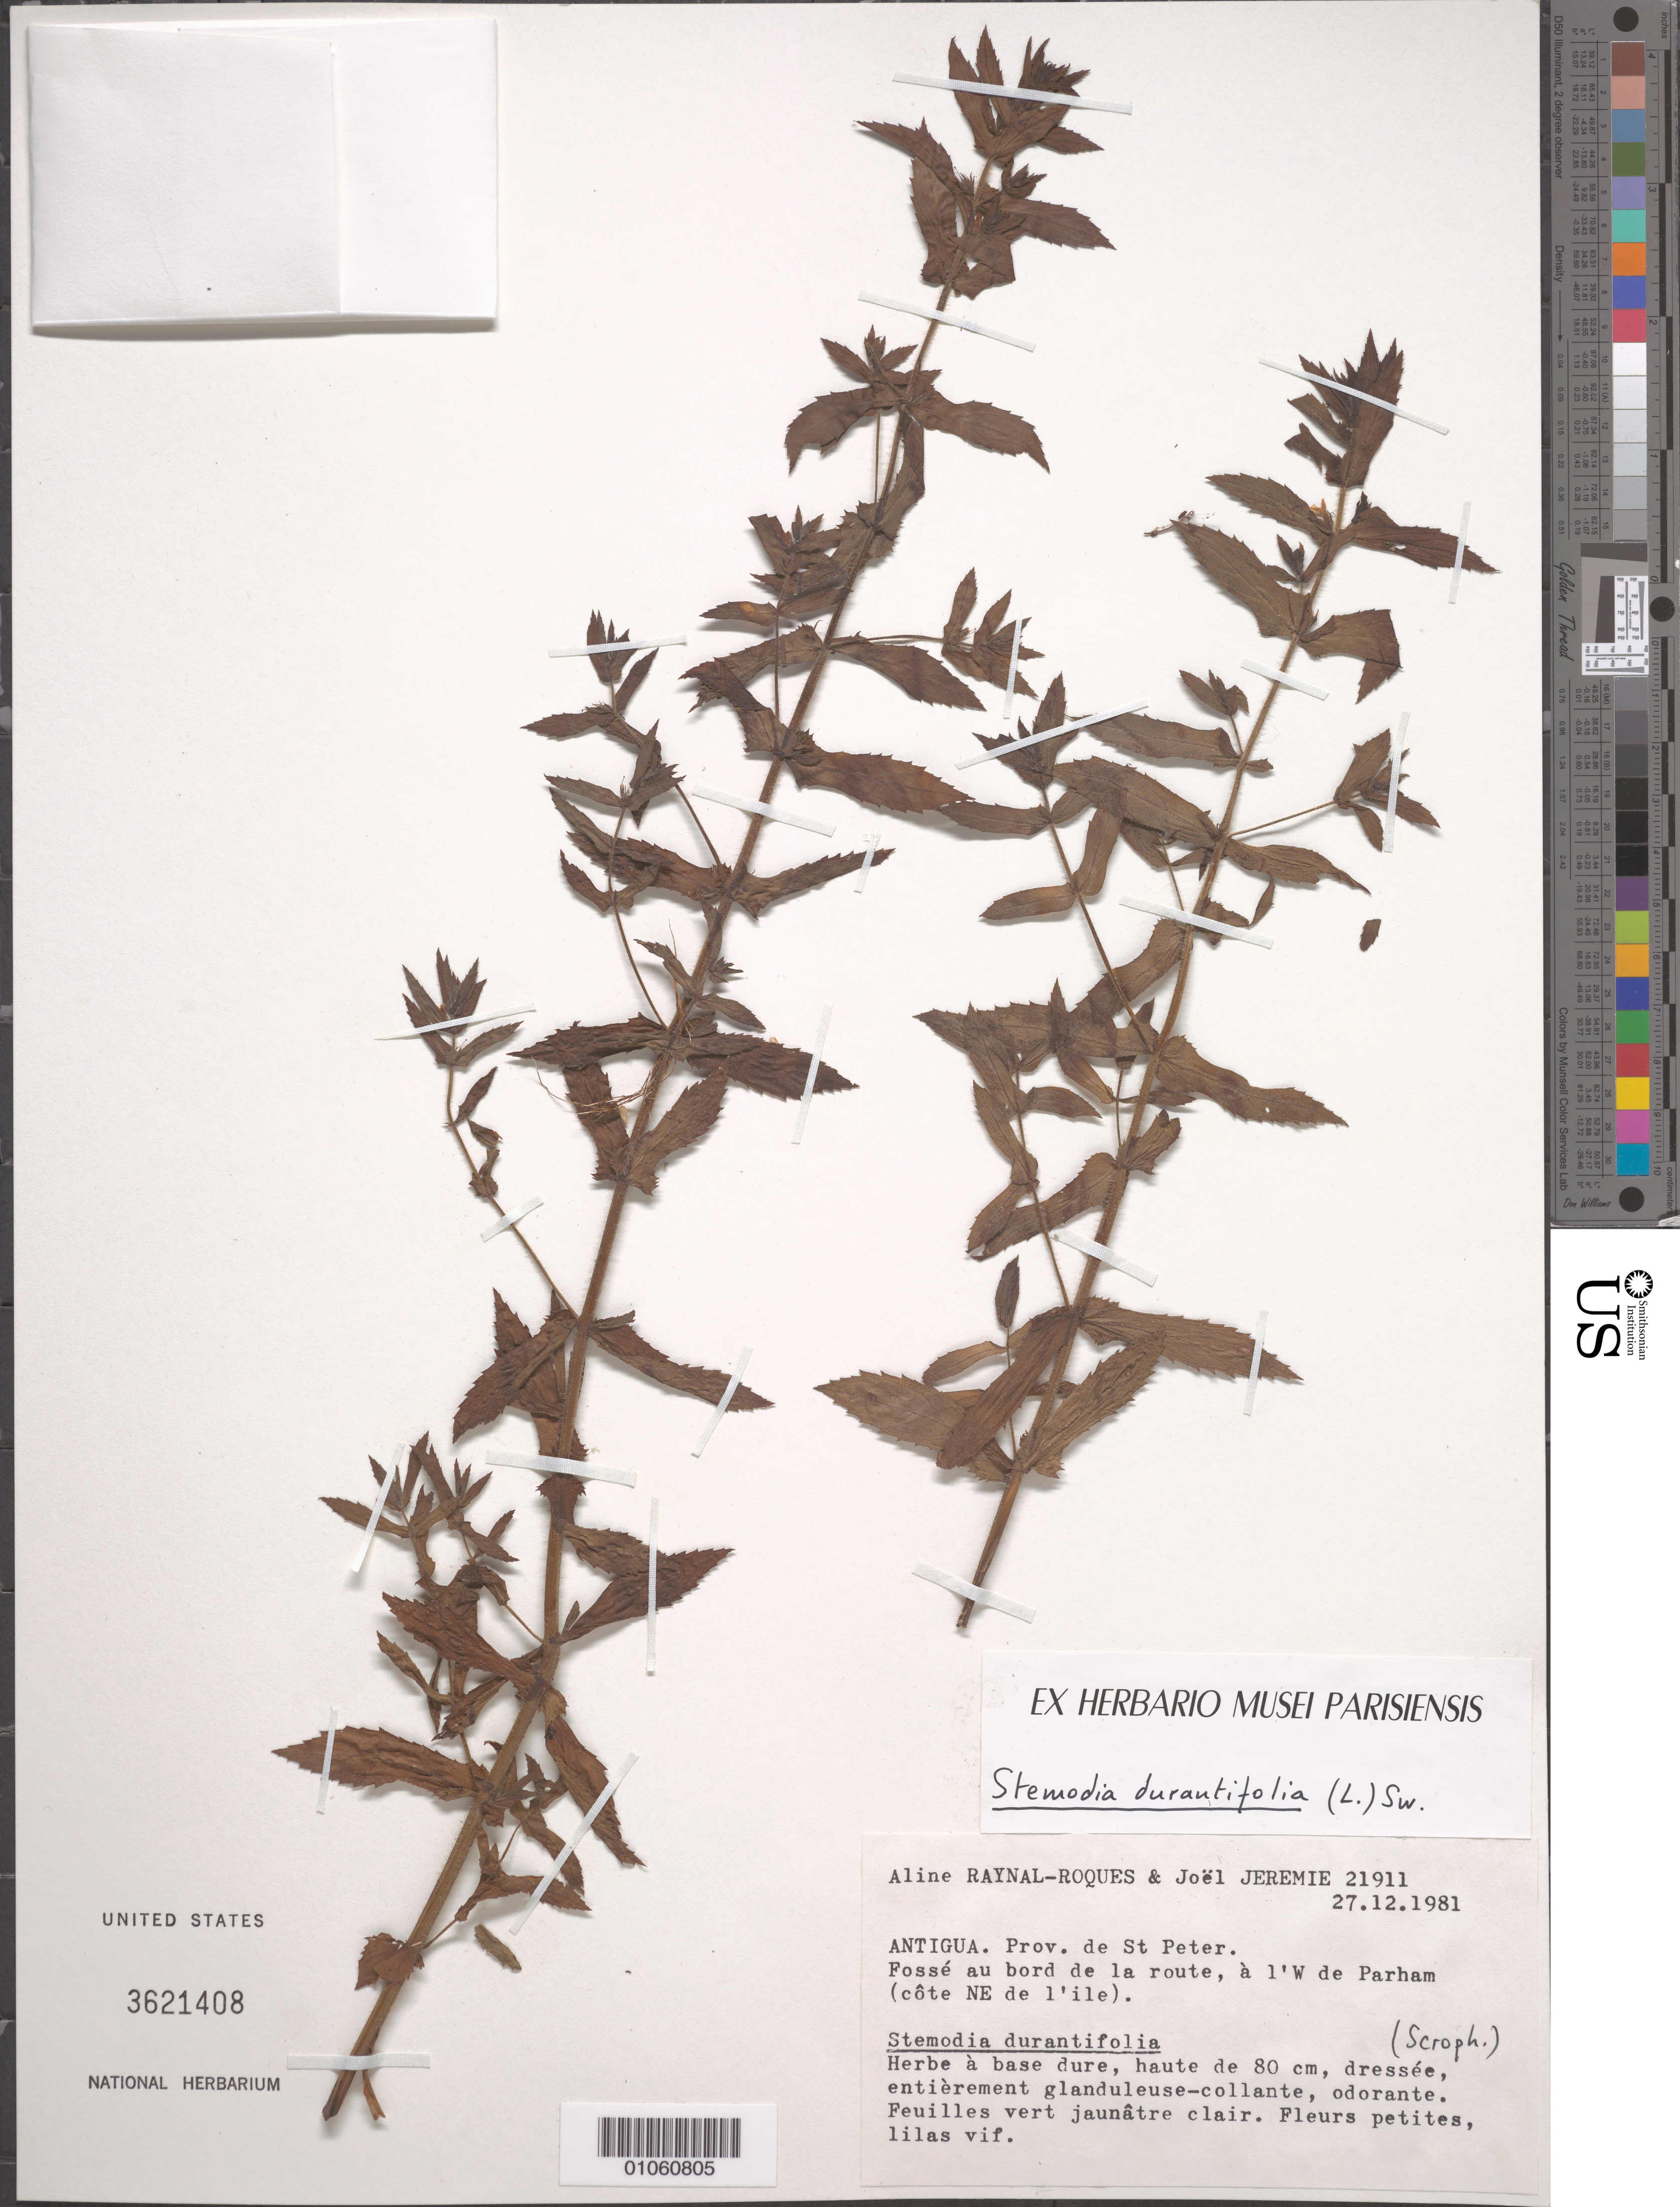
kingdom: Plantae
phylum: Tracheophyta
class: Magnoliopsida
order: Lamiales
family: Plantaginaceae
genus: Stemodia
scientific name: Stemodia durantifolia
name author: (L.) Sw.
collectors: A. M. Raynal & J. Jérémie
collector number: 21911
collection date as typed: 27 Dec 1981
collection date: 1981-12-27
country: Antigua and Barbuda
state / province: Saint Peter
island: Antigua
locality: W de Parham (côte NE de l'ile)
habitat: Fossé au bord de la route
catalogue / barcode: US 3621408